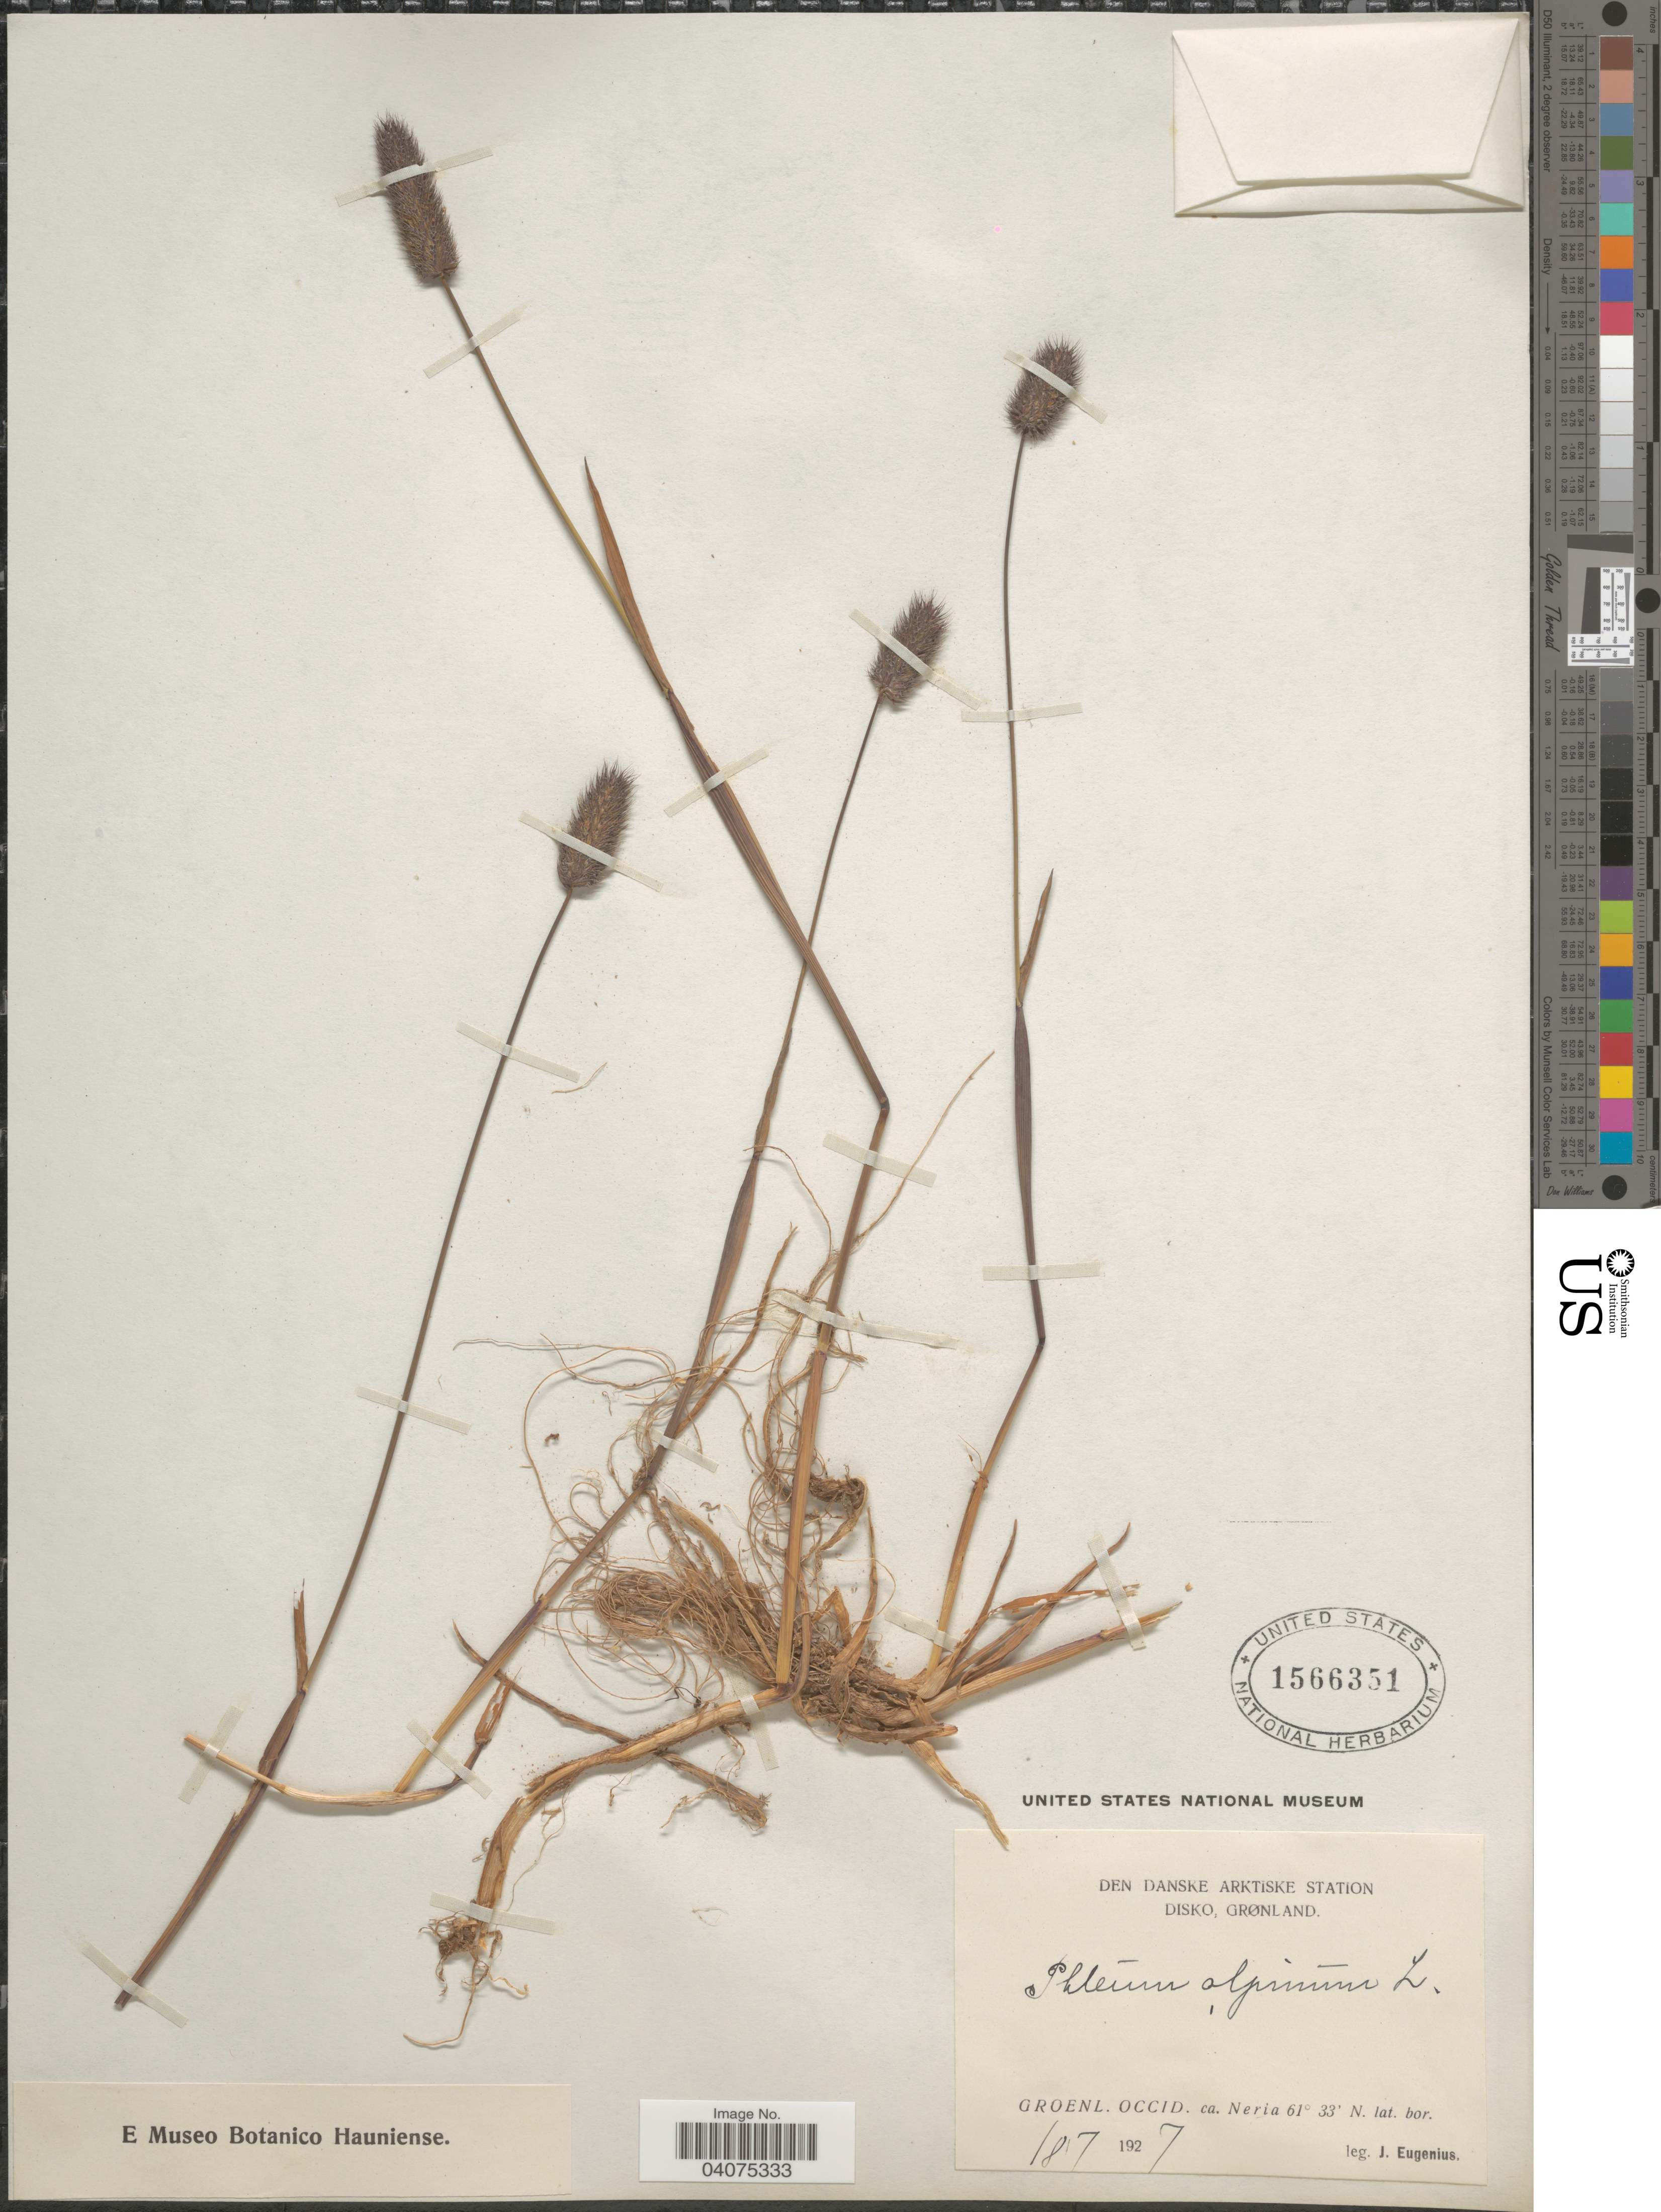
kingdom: Plantae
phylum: Tracheophyta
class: Liliopsida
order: Poales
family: Poaceae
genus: Phleum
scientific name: Phleum alpinum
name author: L.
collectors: J. Eugenius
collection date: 1927-07-18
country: Greenland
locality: Den Danske Arktiske Station. Disko, Grønland. Groenl. Occid. ca. Neria.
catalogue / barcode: US 1566351